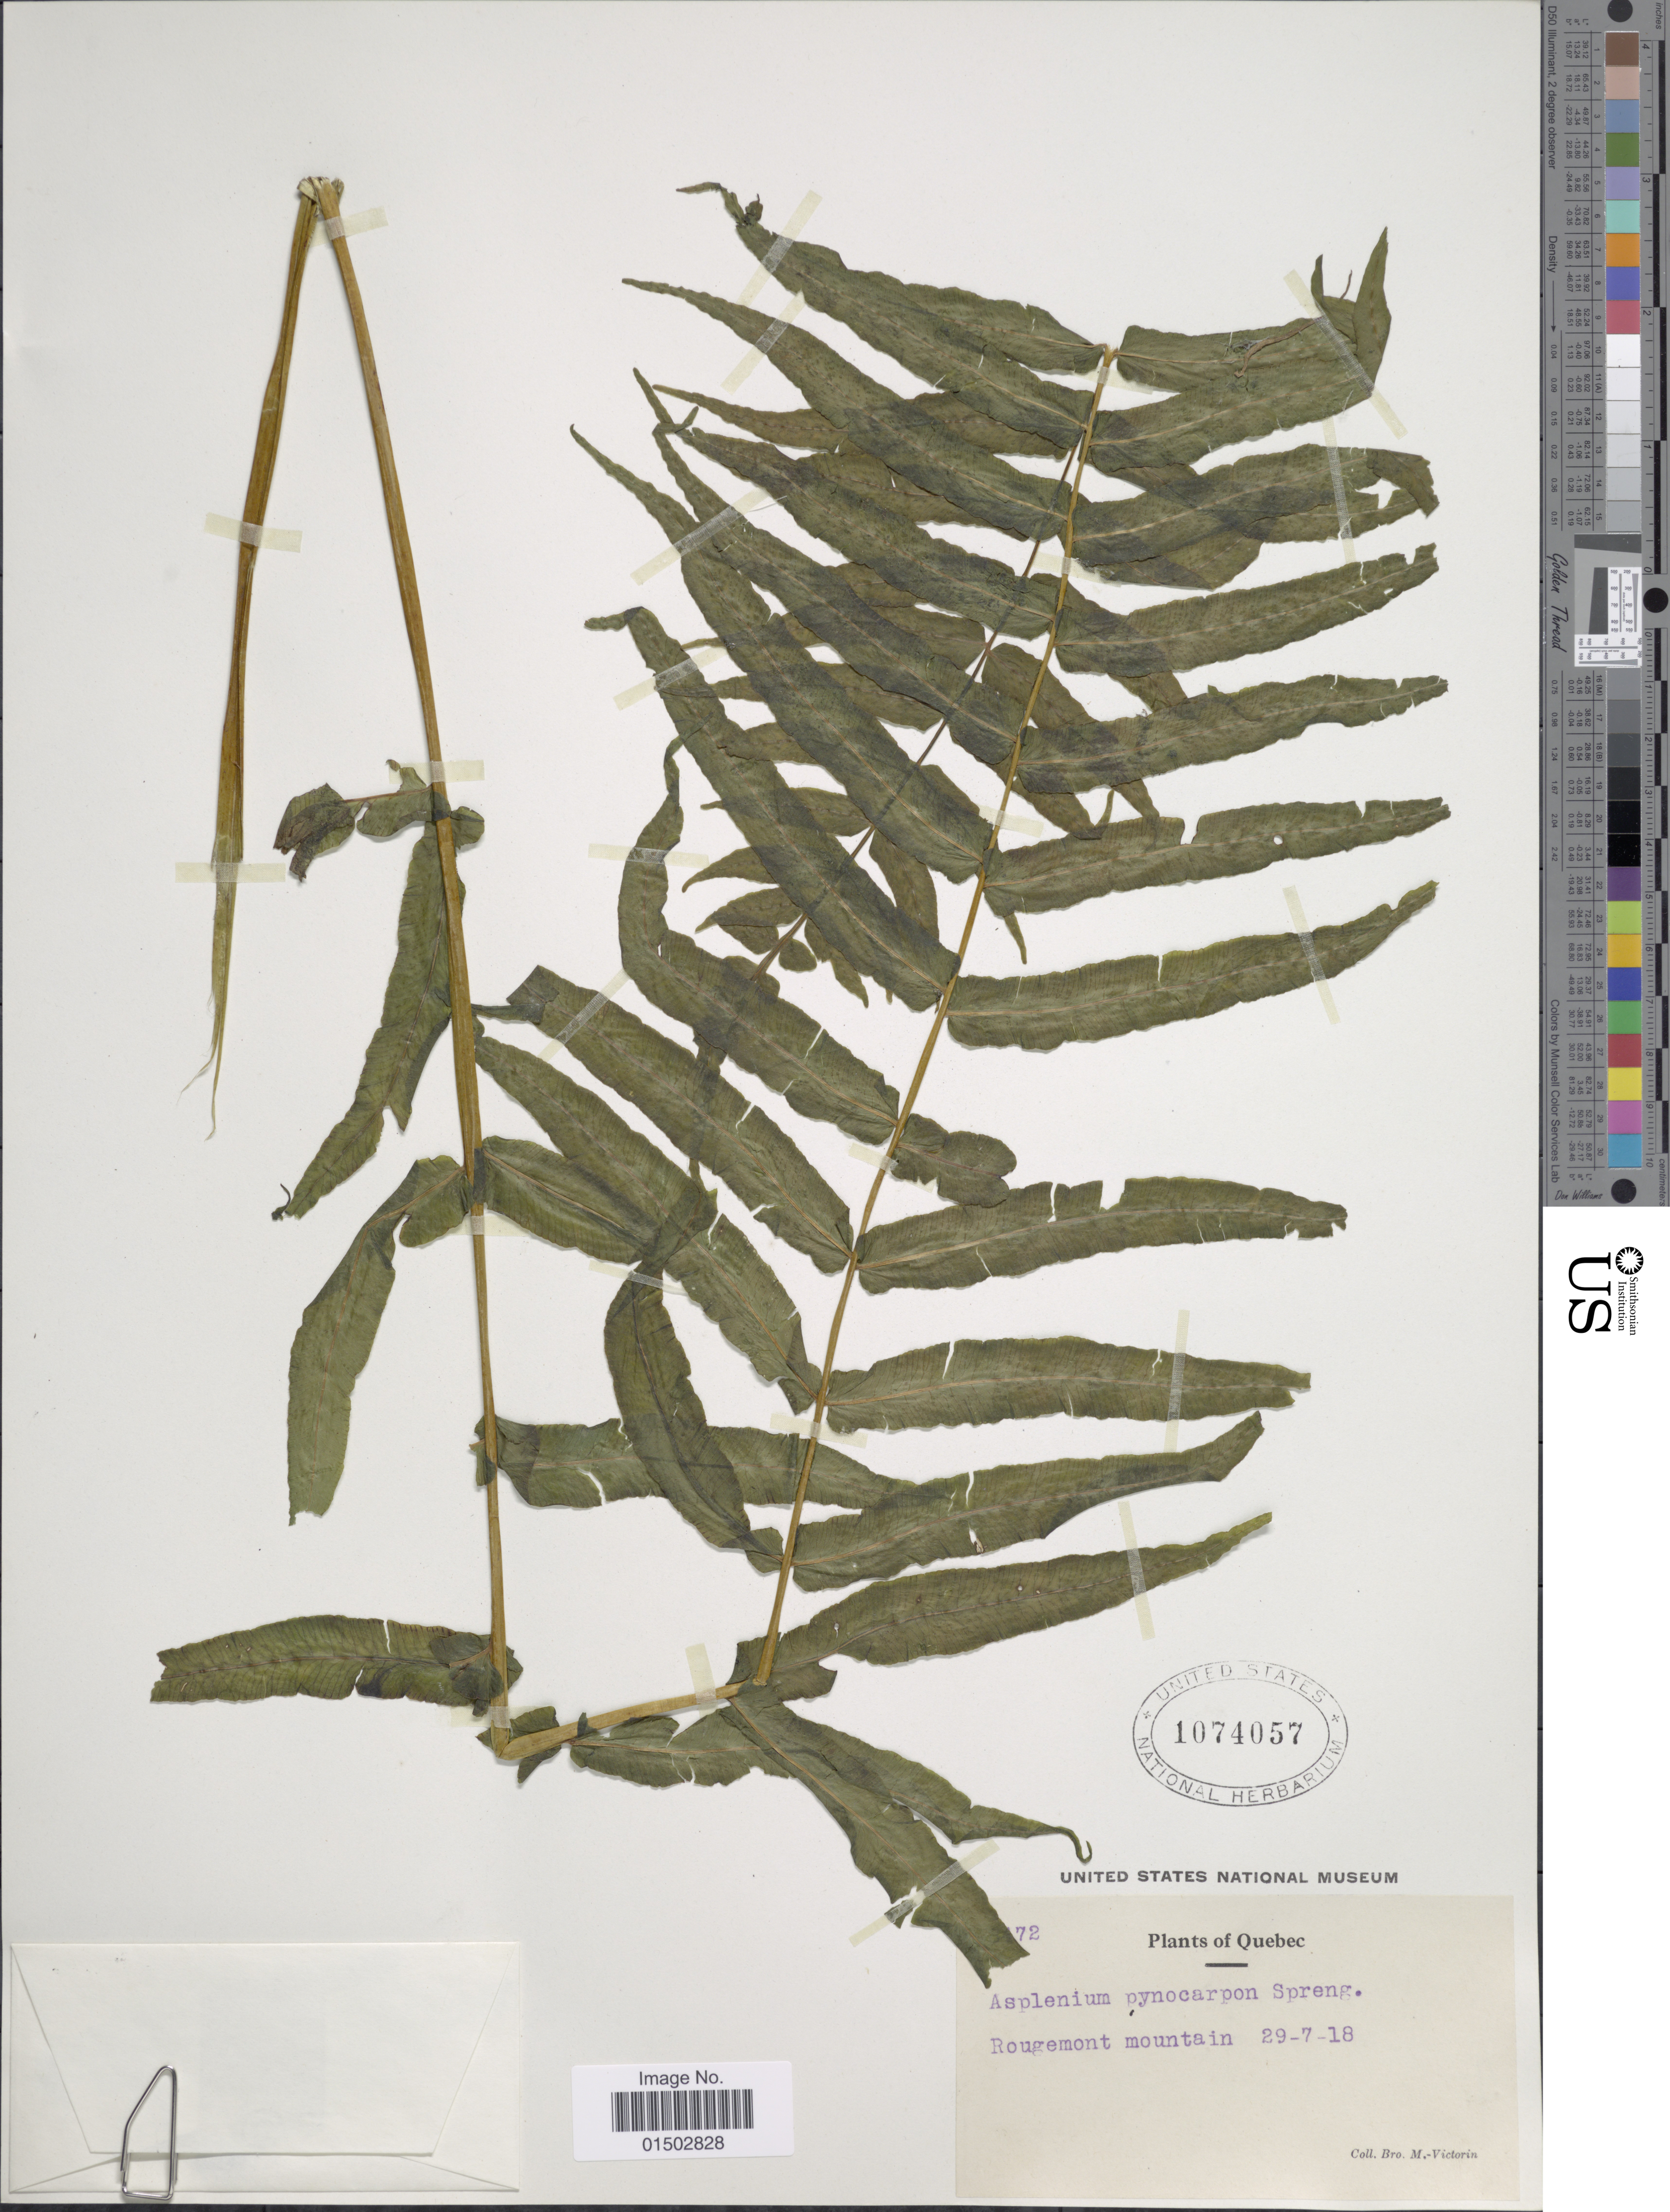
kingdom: Plantae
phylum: Tracheophyta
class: Polypodiopsida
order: Polypodiales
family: Diplaziopsidaceae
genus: Homalosorus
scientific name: Homalosorus pycnocarpos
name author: (Spreng.) Pic. Serm.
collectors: Fr. Marie-Victorin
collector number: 72*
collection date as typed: Transcribed d/m/y: 29/7/18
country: Canada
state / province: Quebec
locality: Rougemont mountain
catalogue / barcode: US 1074057